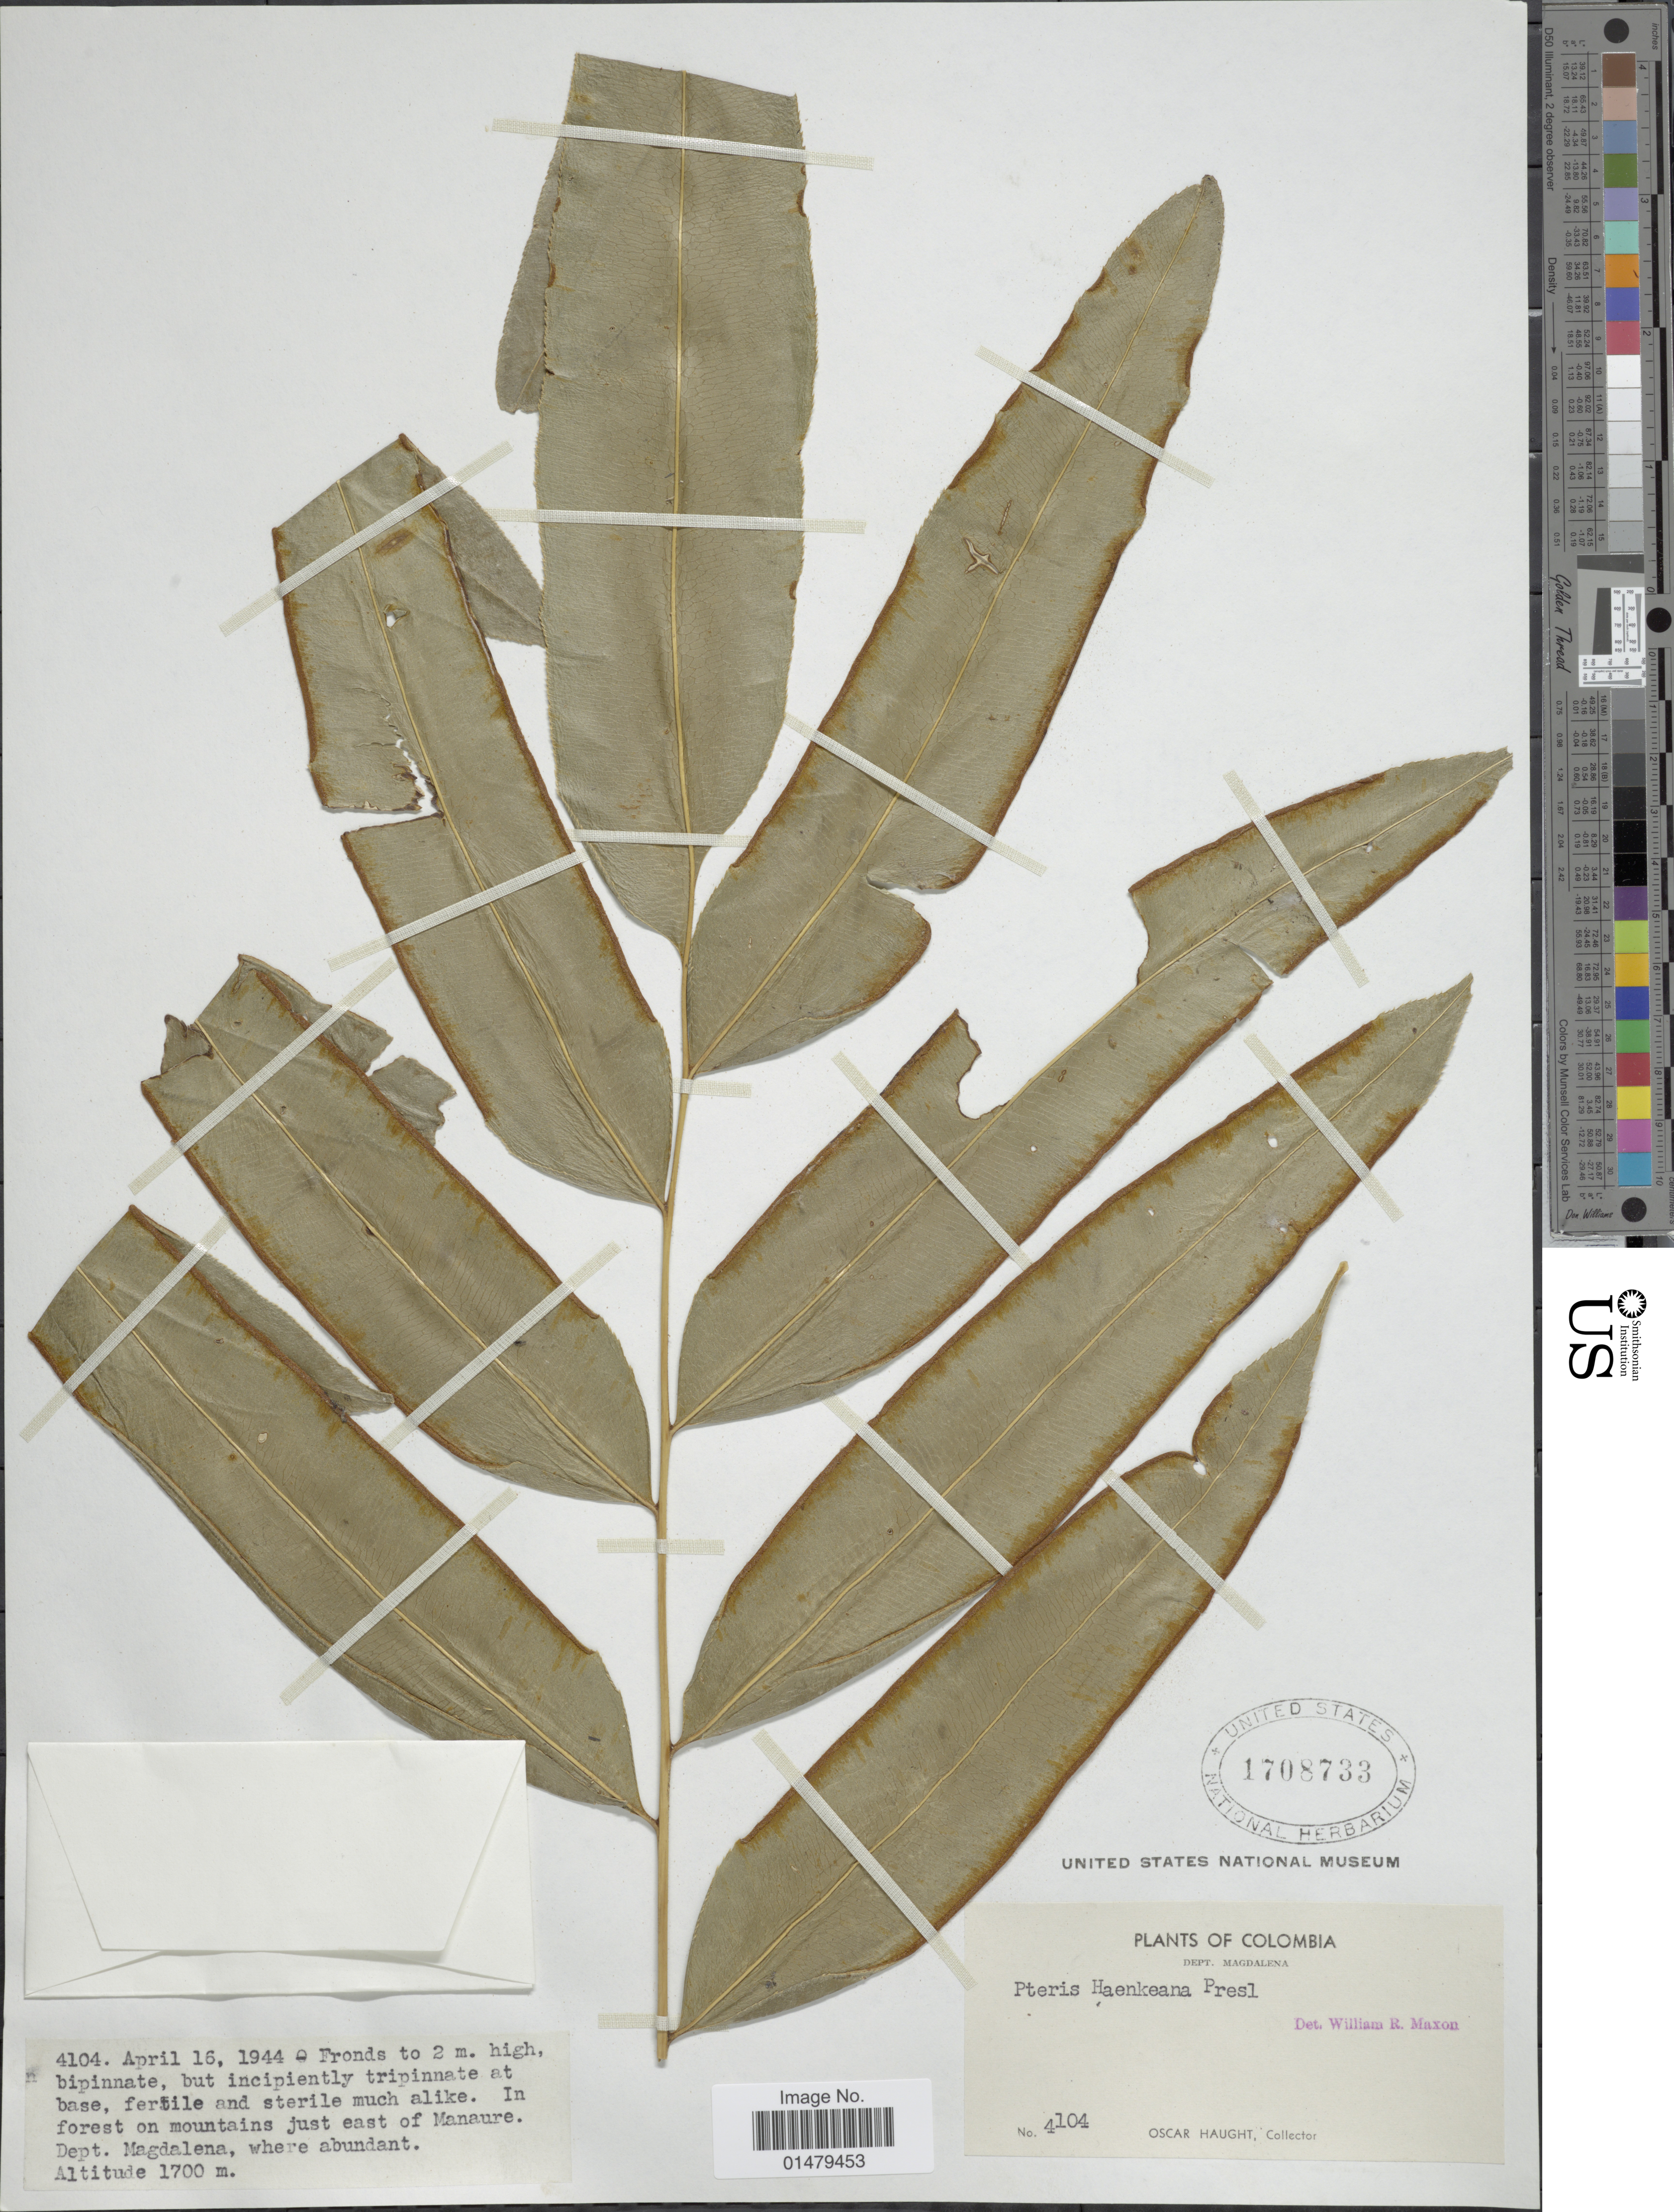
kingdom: Plantae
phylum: Tracheophyta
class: Polypodiopsida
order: Polypodiales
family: Pteridaceae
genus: Pteris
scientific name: Pteris haenkeana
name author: C. Presl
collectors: O. L. Haught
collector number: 4104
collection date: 1944-04-16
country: Colombia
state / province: Magdalena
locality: Dept. Magdalena. In forest on mountains just east of Manaure.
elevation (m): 1700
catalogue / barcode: US 1708733